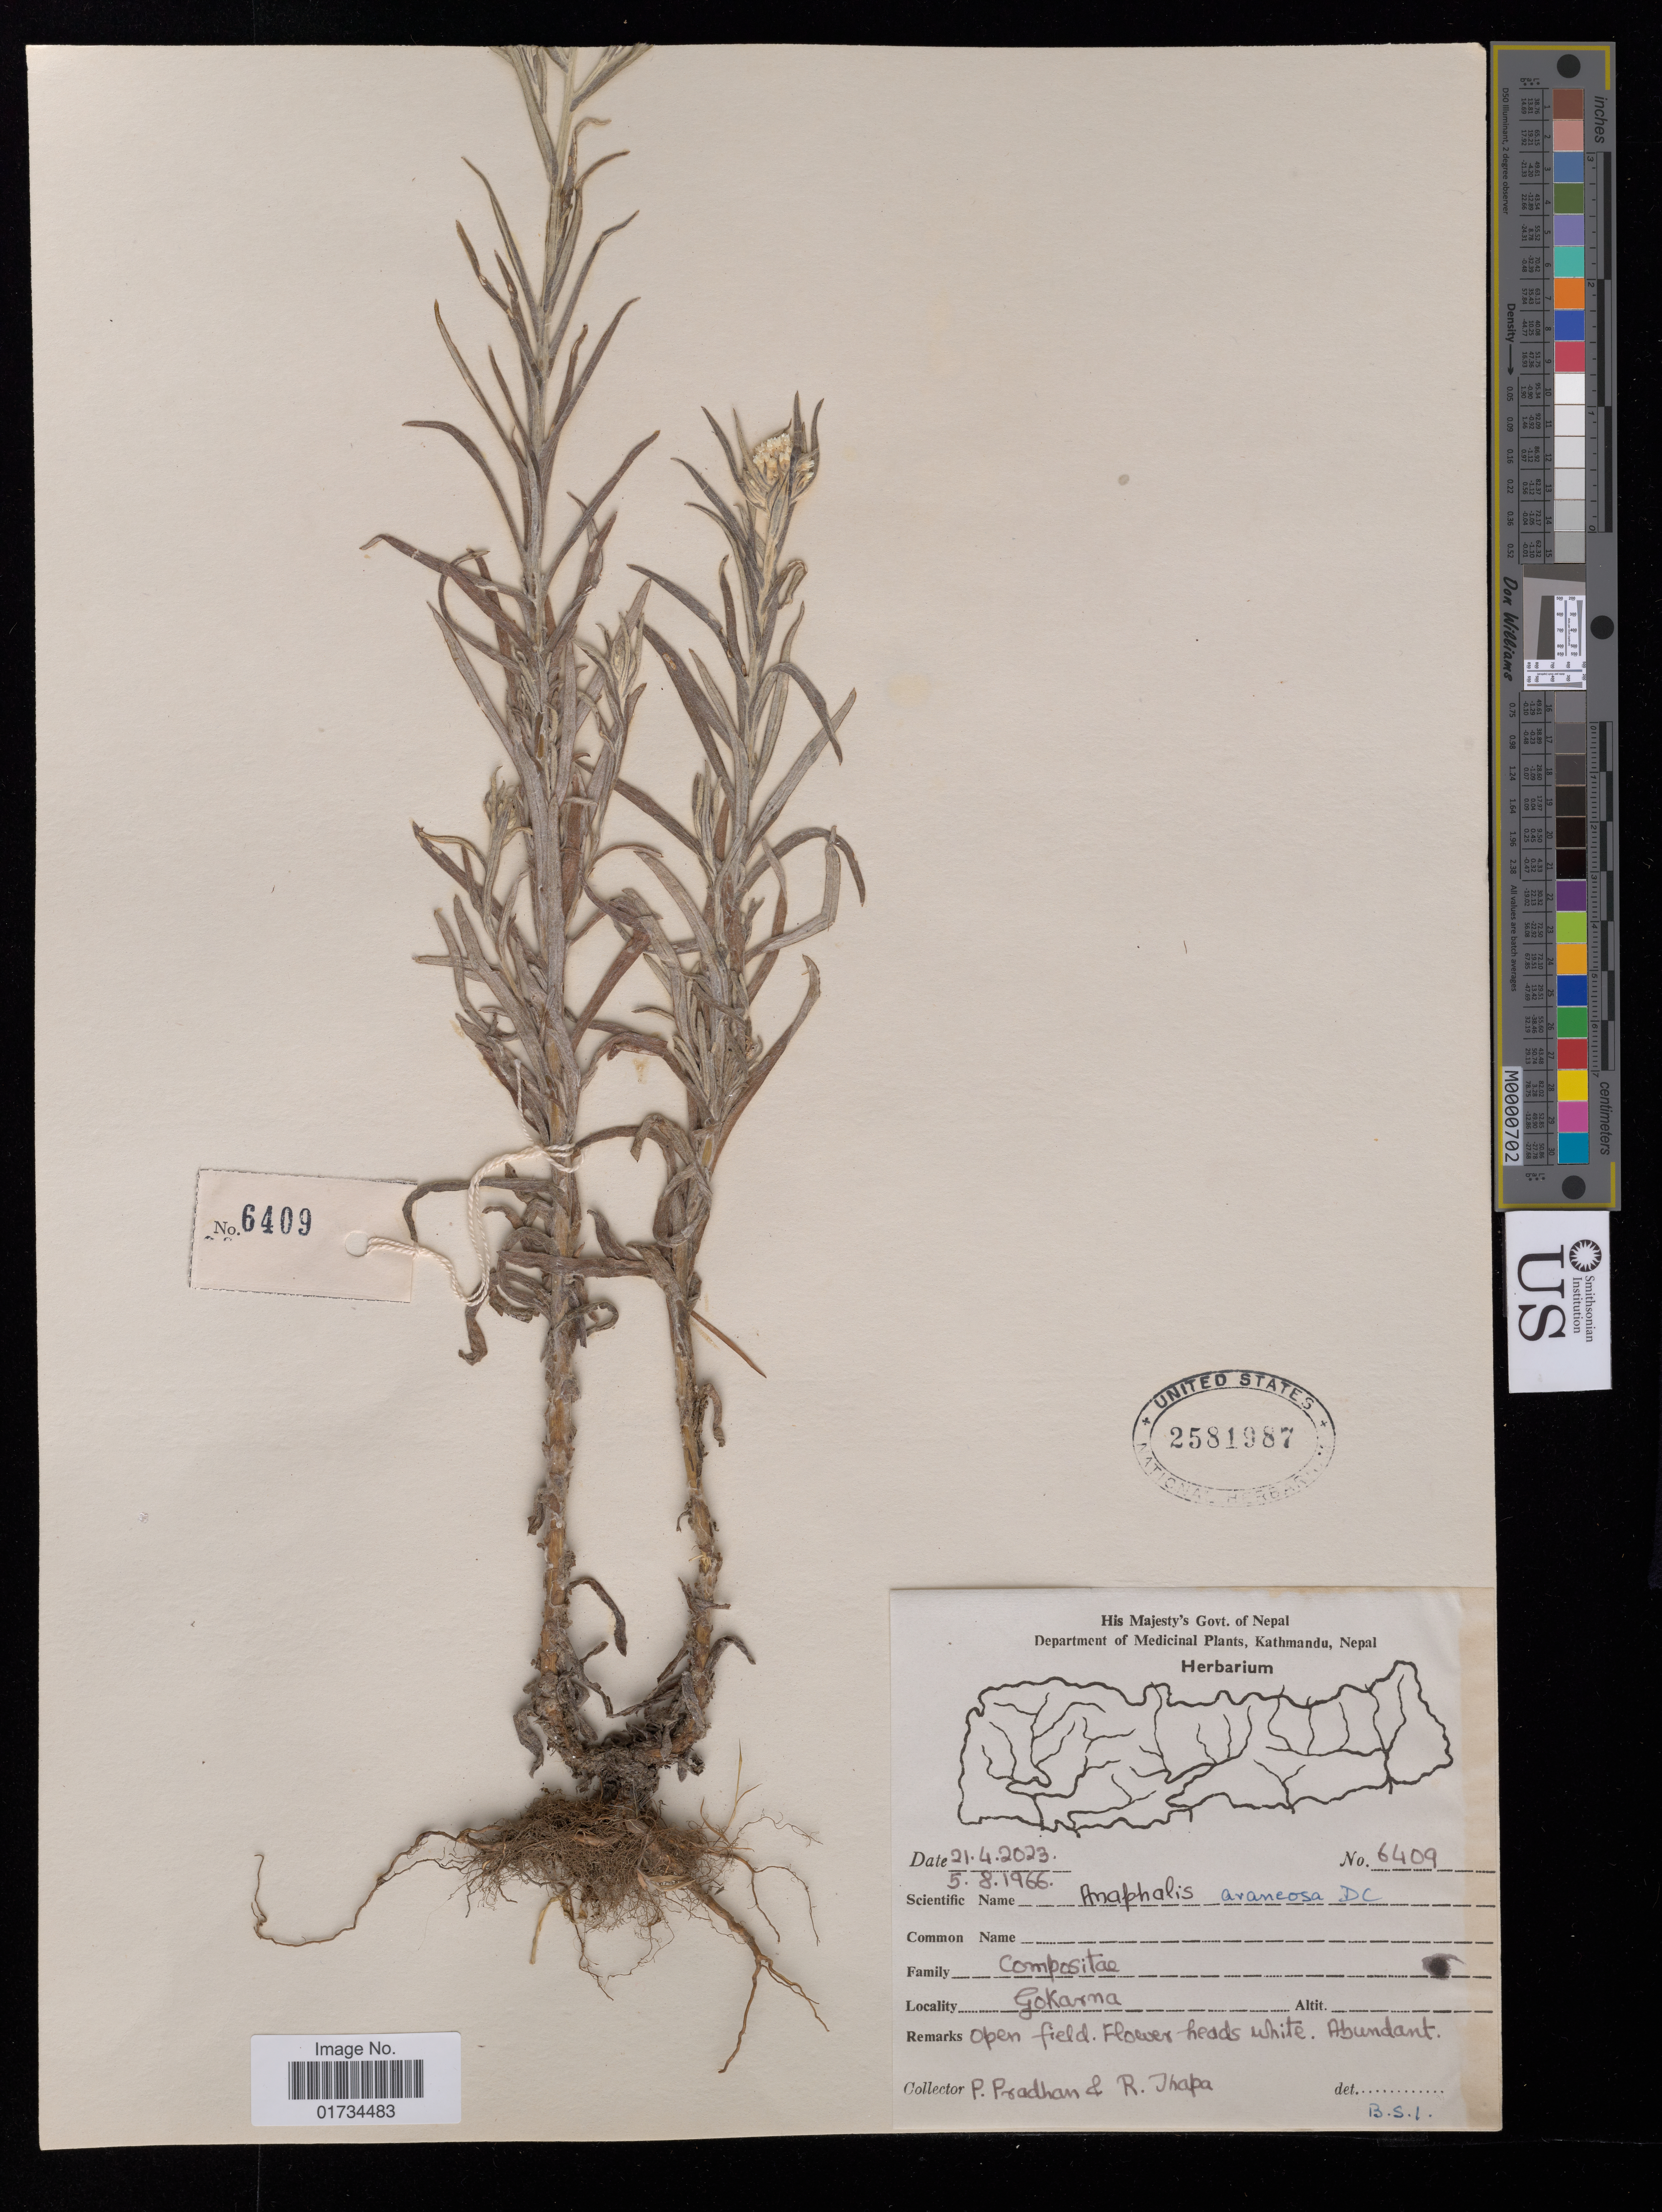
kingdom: Plantae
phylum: Tracheophyta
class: Magnoliopsida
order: Asterales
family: Asteraceae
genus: Anaphalis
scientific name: Anaphalis araneosa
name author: DC.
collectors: P. Pradhan & R. Thapa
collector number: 6409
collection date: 1966-08-05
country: Nepal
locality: Gokarna. Kathmandu, Nepal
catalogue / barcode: US 2581987